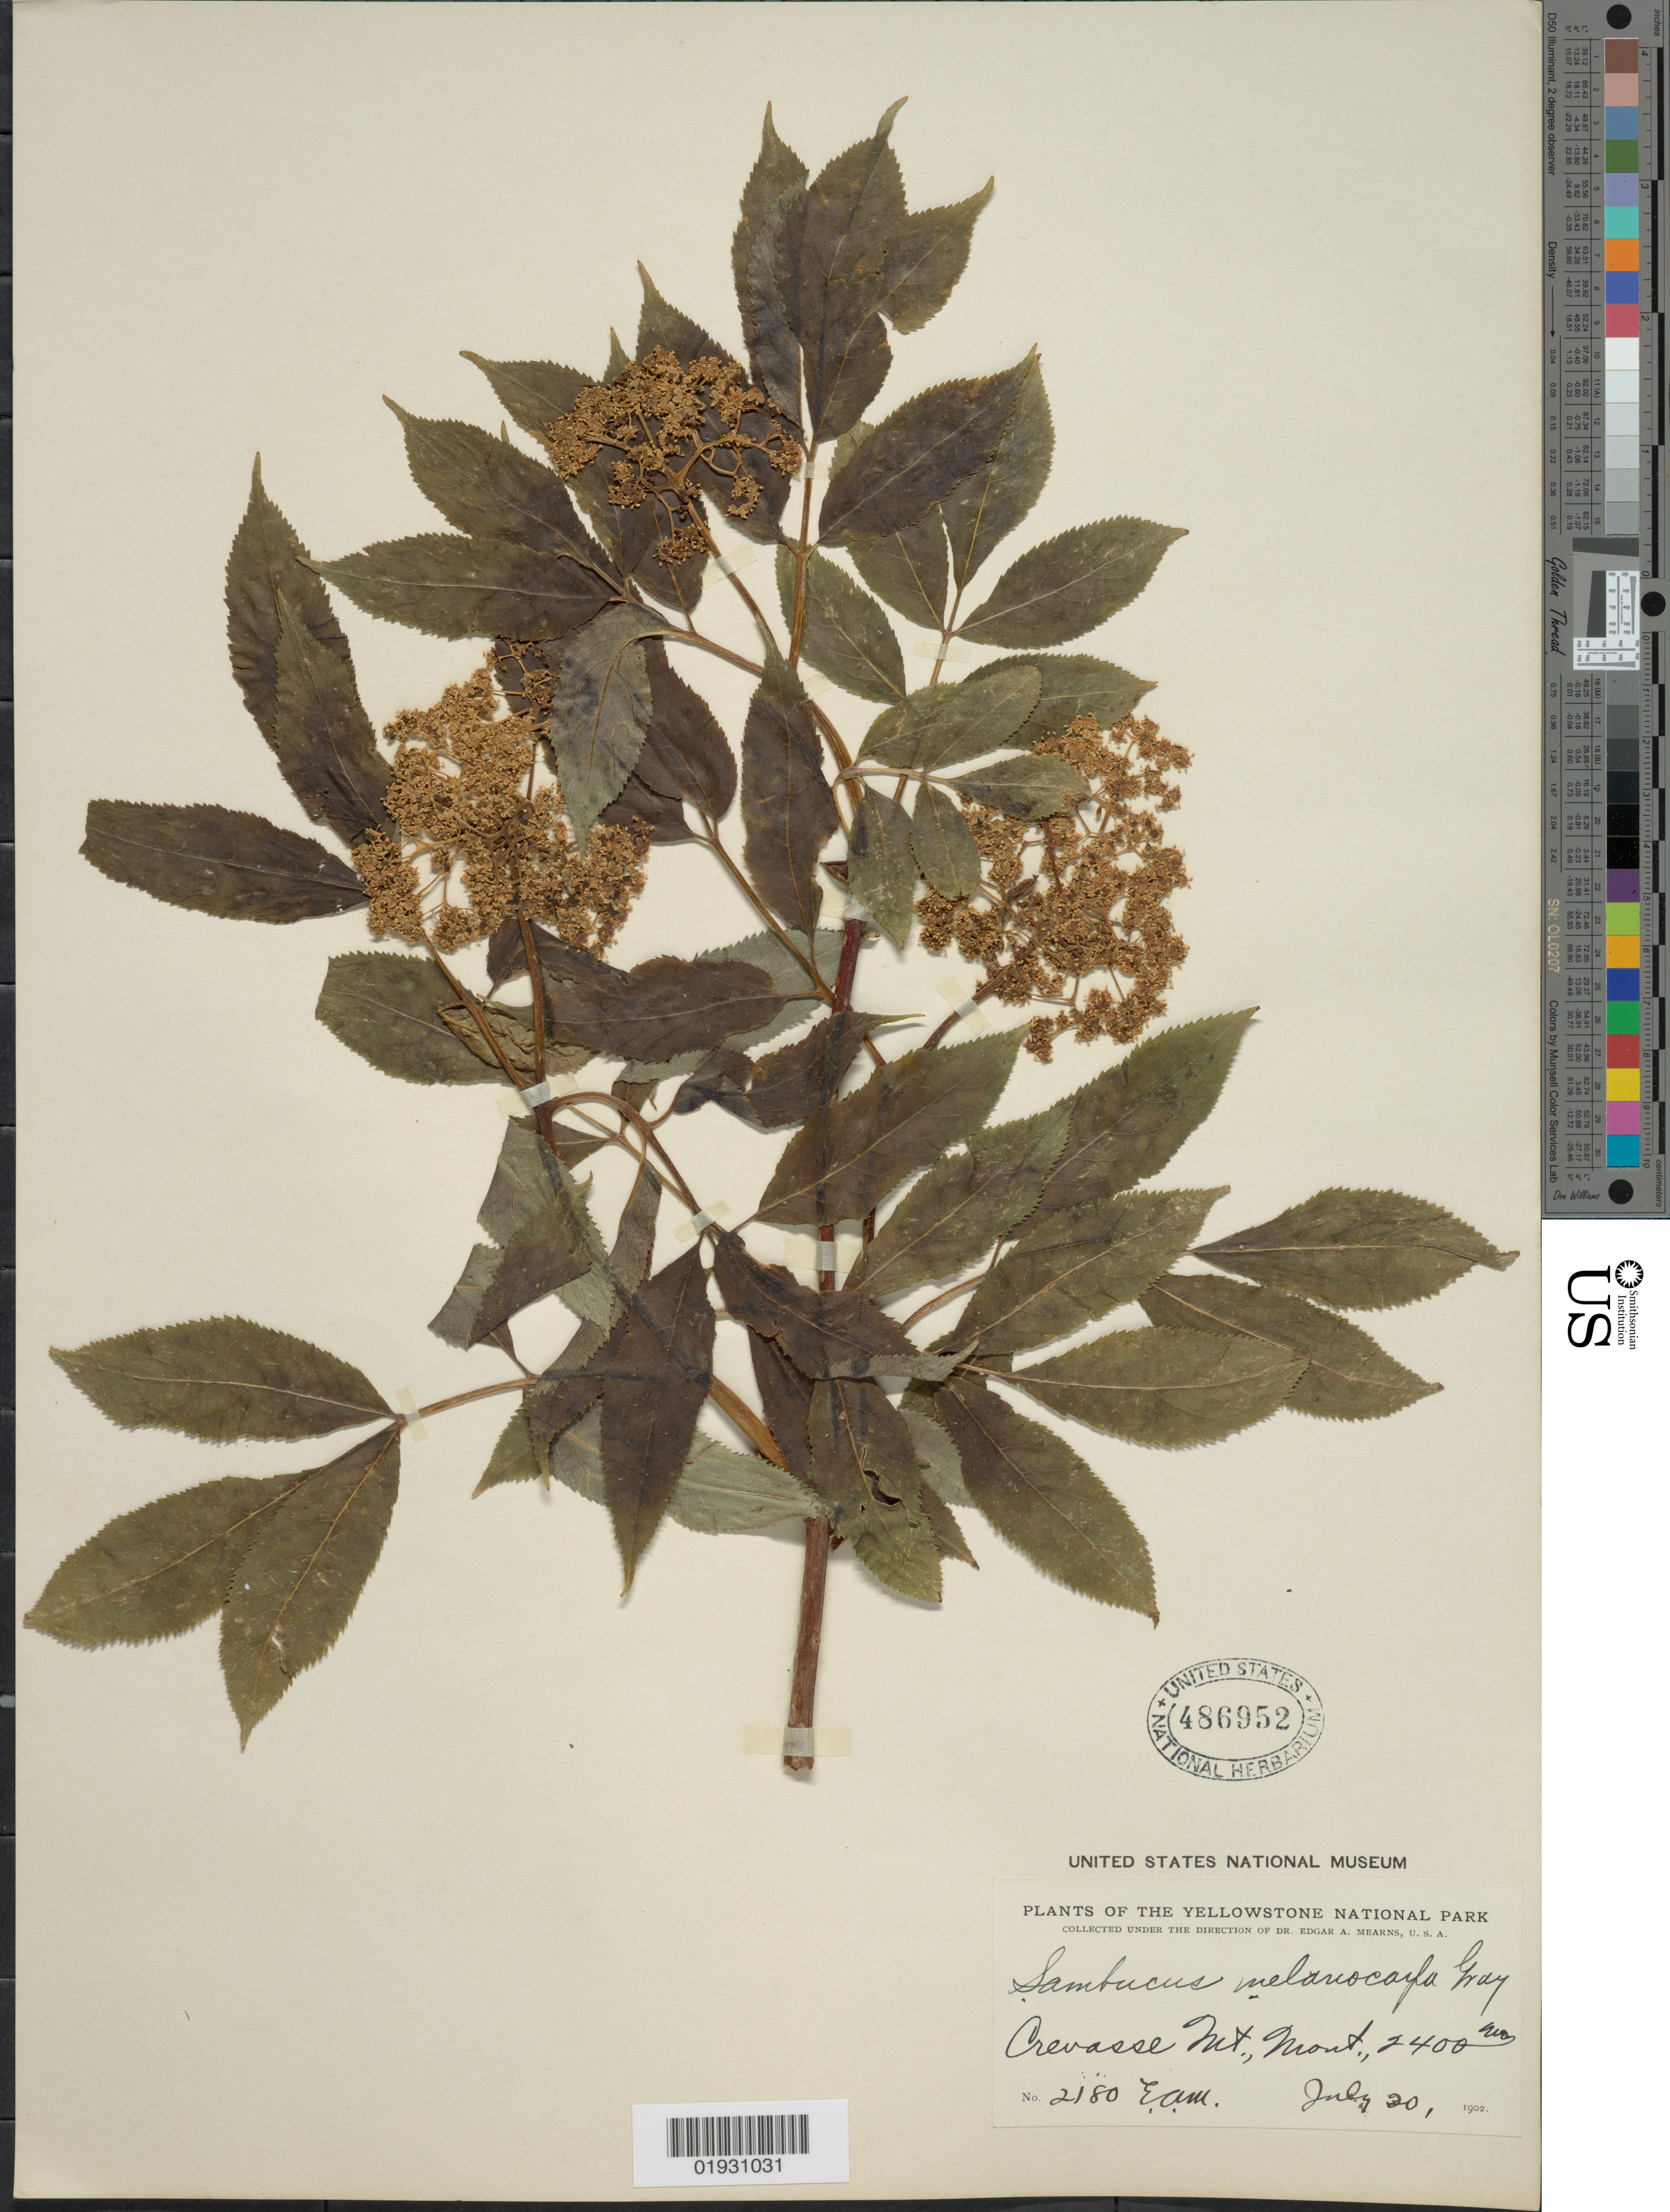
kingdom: Plantae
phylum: Tracheophyta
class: Magnoliopsida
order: Dipsacales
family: Viburnaceae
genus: Sambucus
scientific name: Sambucus melanocarpa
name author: A. Gray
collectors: E. A. Mearns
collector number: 2180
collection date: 1902-07-20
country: United States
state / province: Montana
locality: Yellowstone National Park. Crevasse Mt.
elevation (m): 2400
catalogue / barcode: US 486952